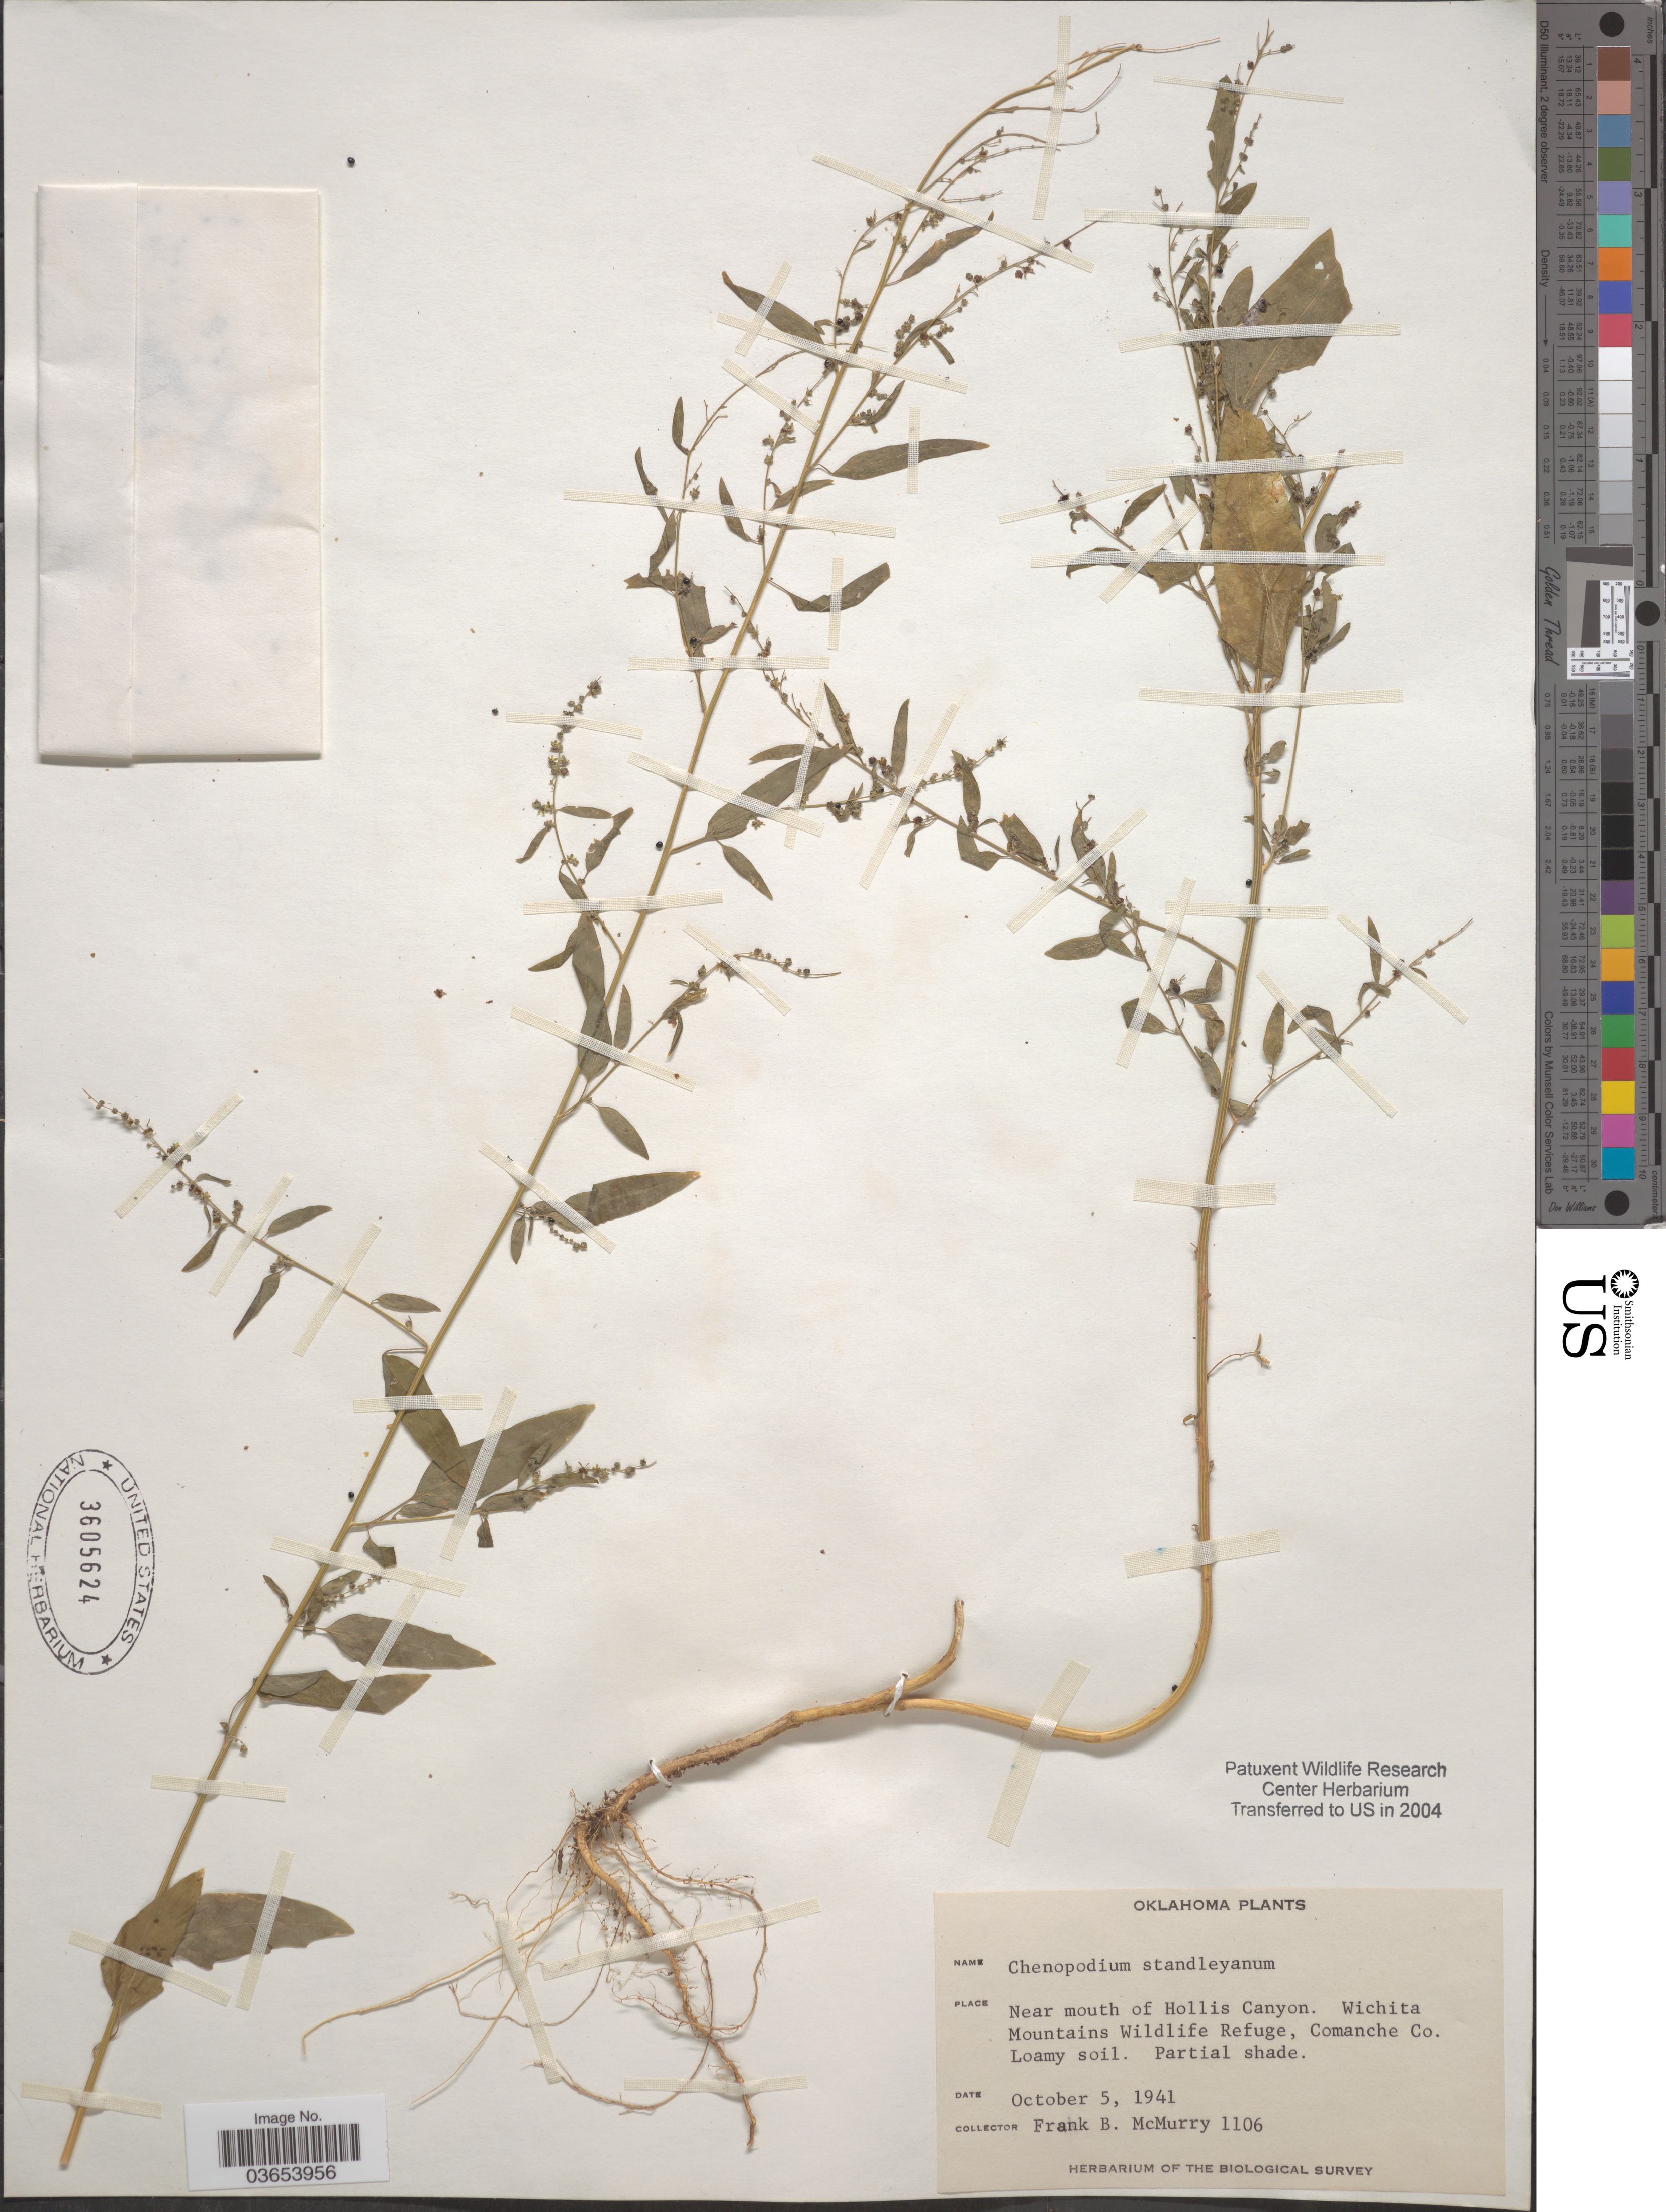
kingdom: Plantae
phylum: Tracheophyta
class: Magnoliopsida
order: Caryophyllales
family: Amaranthaceae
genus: Chenopodium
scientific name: Chenopodium standleyanum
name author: Aellen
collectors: F. B. McMurry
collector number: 1106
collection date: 1941-10-05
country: United States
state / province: Oklahoma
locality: Near mouth of Hollis Canyon. Wichita Mountains Wildlife Refuge, Comanche Co.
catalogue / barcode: US 3605624